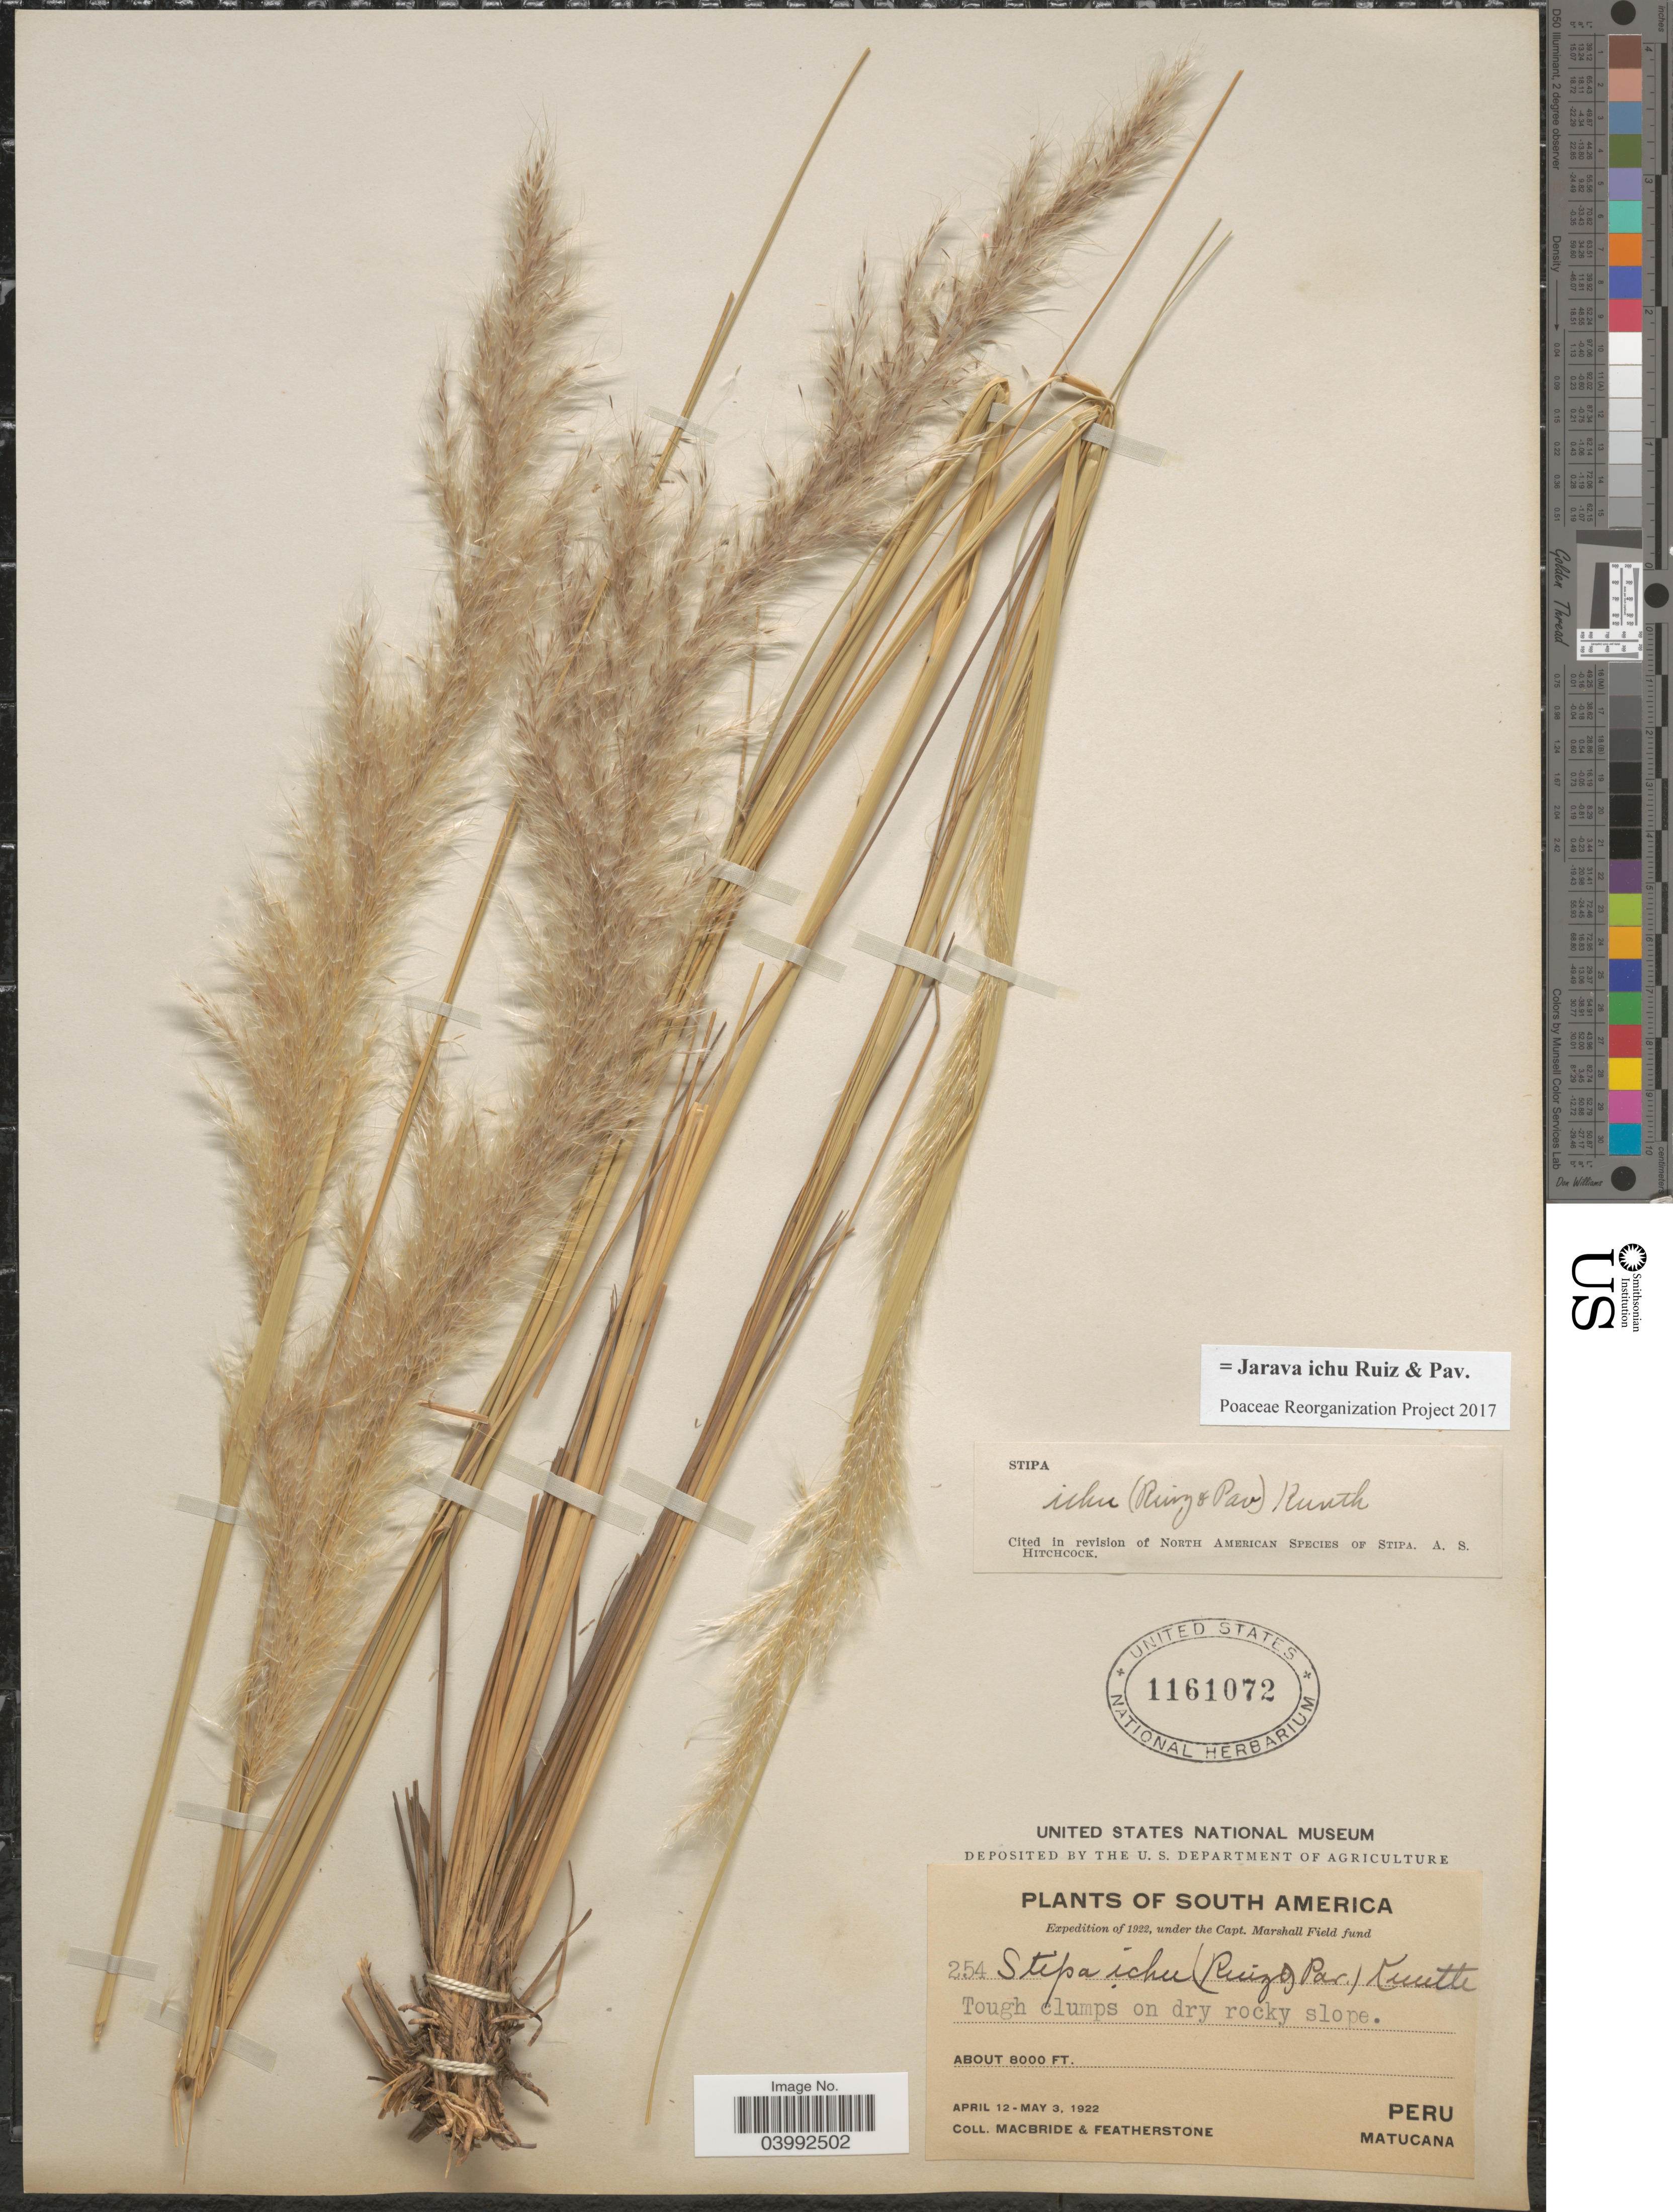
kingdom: Plantae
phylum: Tracheophyta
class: Liliopsida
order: Poales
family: Poaceae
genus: Jarava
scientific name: Jarava ichu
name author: Ruiz & Pav.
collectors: Macbride, -- & -. Featherstone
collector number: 254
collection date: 1922-04-12/1922-05-03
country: Peru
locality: Matucana.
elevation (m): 2438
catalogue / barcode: US 1161072